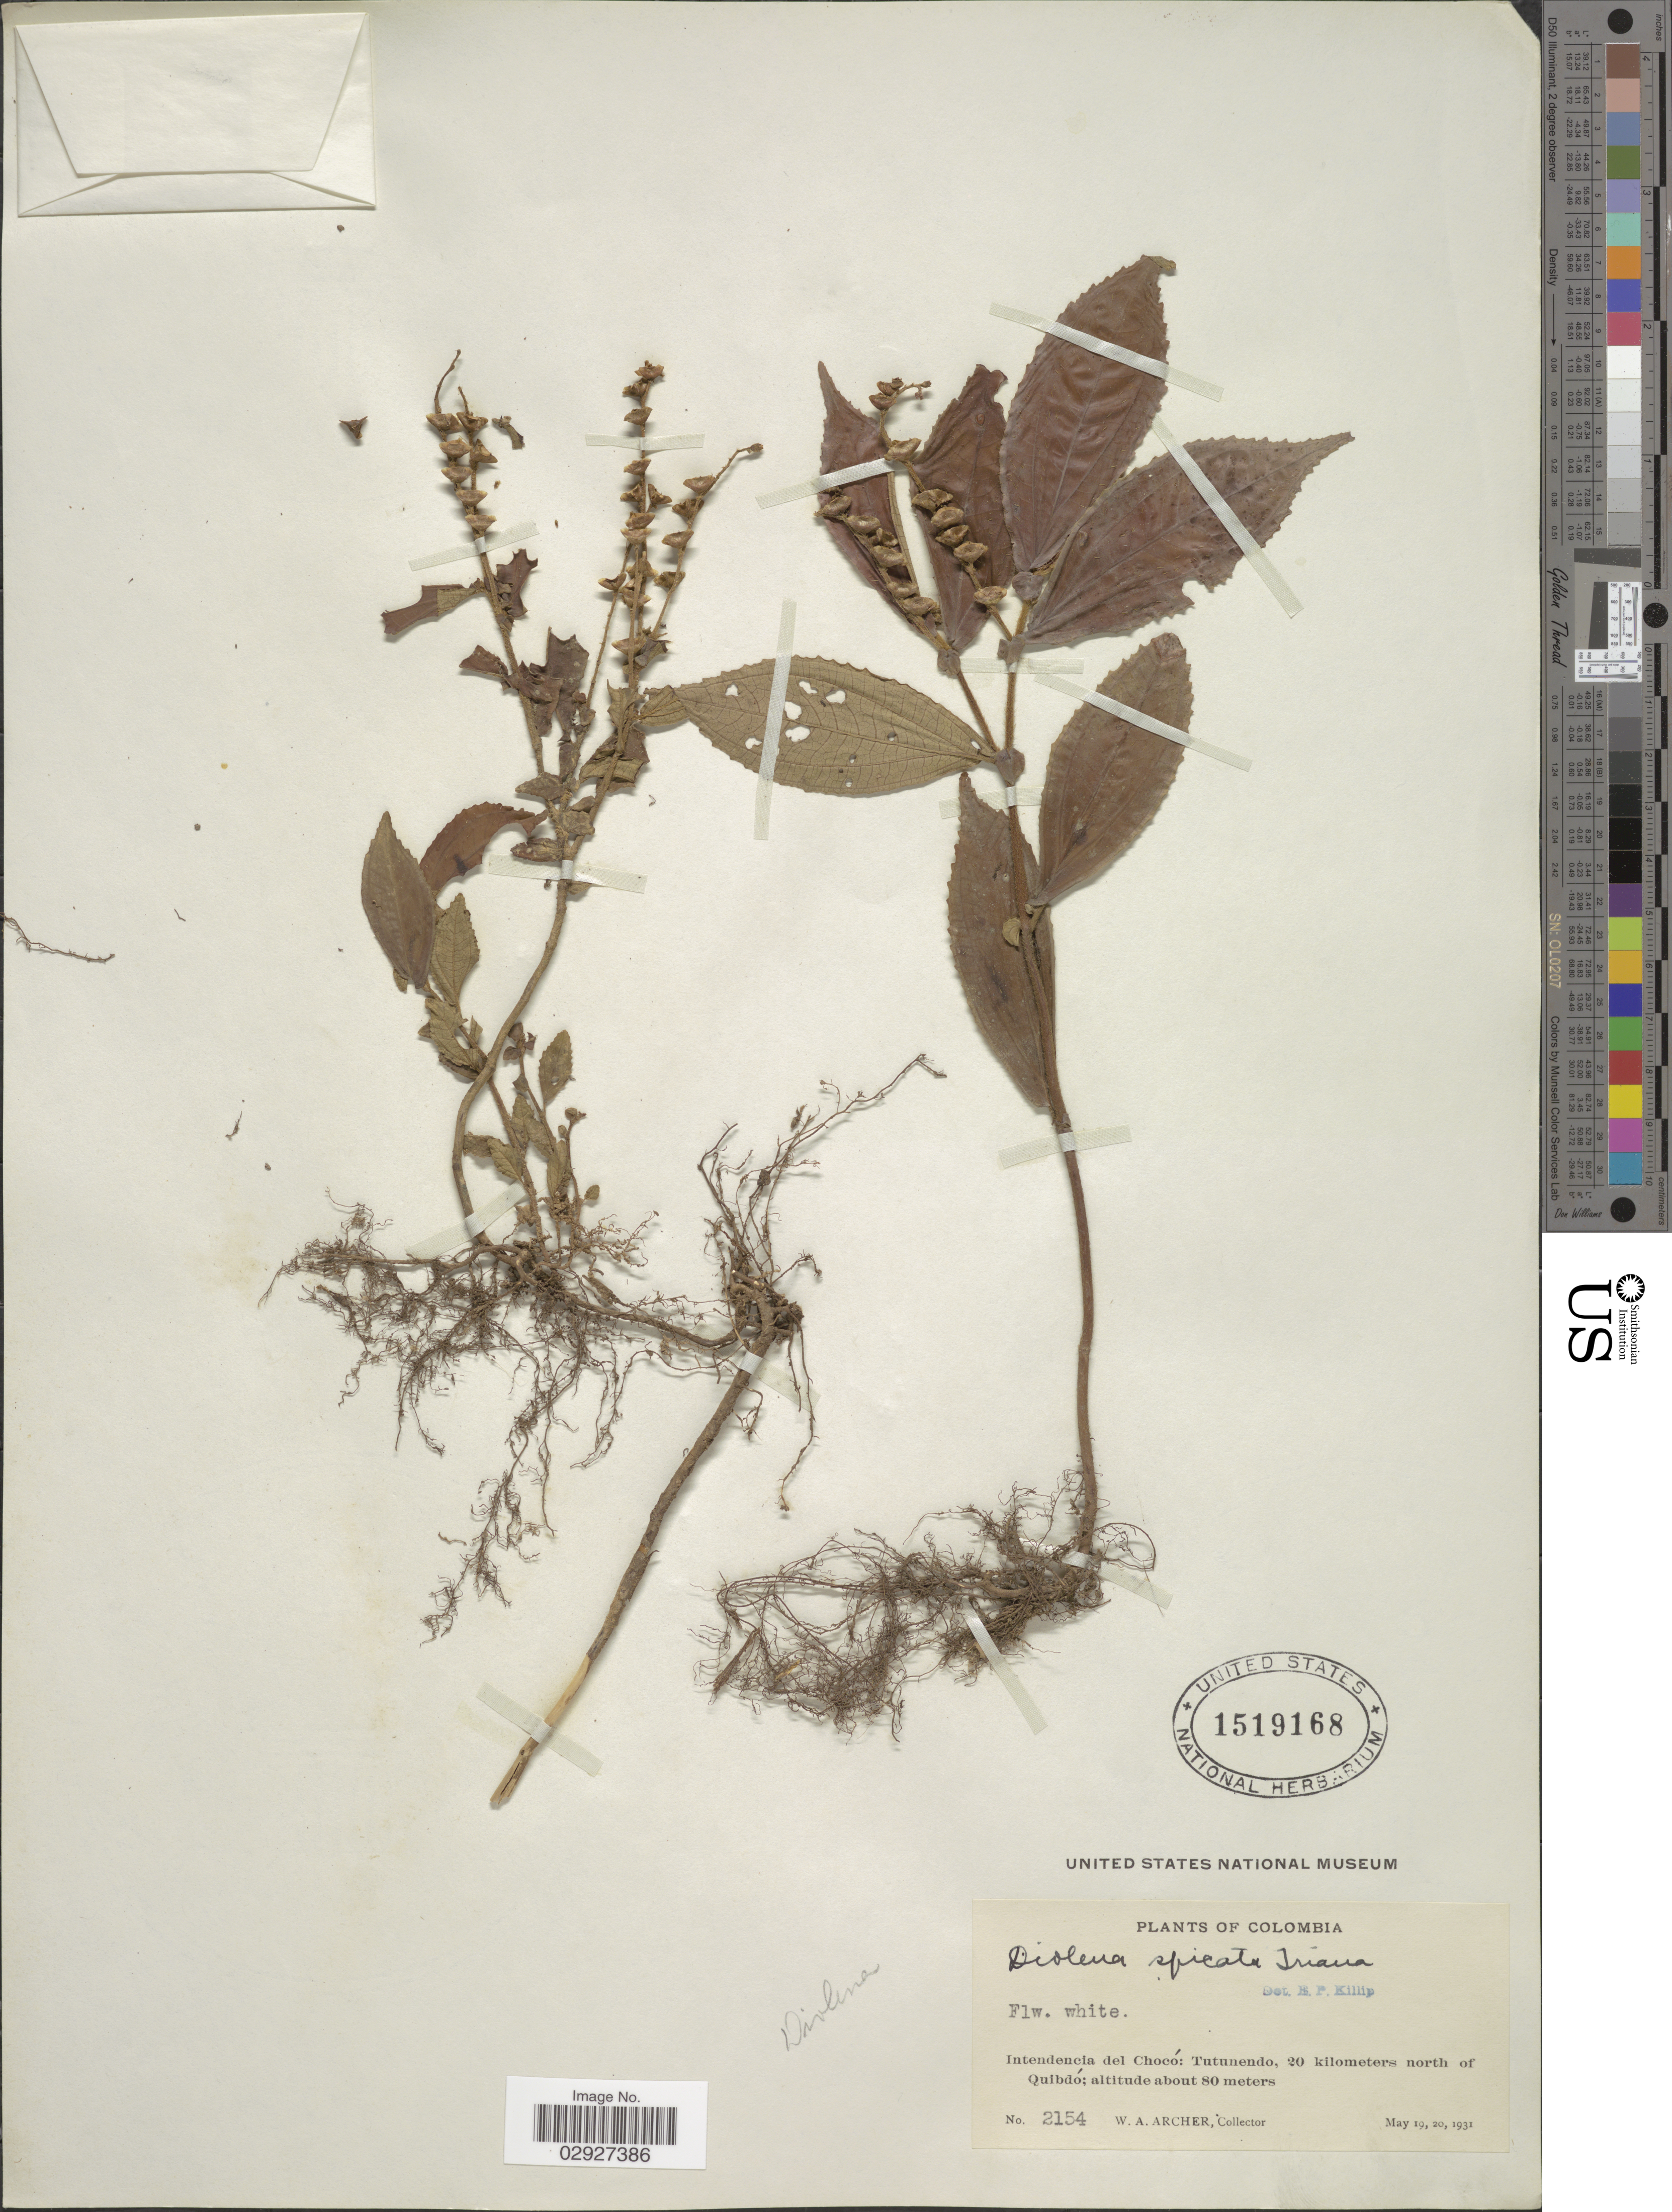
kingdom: Plantae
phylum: Tracheophyta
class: Magnoliopsida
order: Myrtales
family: Melastomataceae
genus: Triolena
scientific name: Triolena spicata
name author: (Triana) L.O. Williams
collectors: W. Archer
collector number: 2154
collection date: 1931-05-19/1931-05-20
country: Colombia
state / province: Chocó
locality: Intendencia del Chocó: Tutunendo, 20 kilometers north of Quibdó.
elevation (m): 80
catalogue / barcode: US 1519168